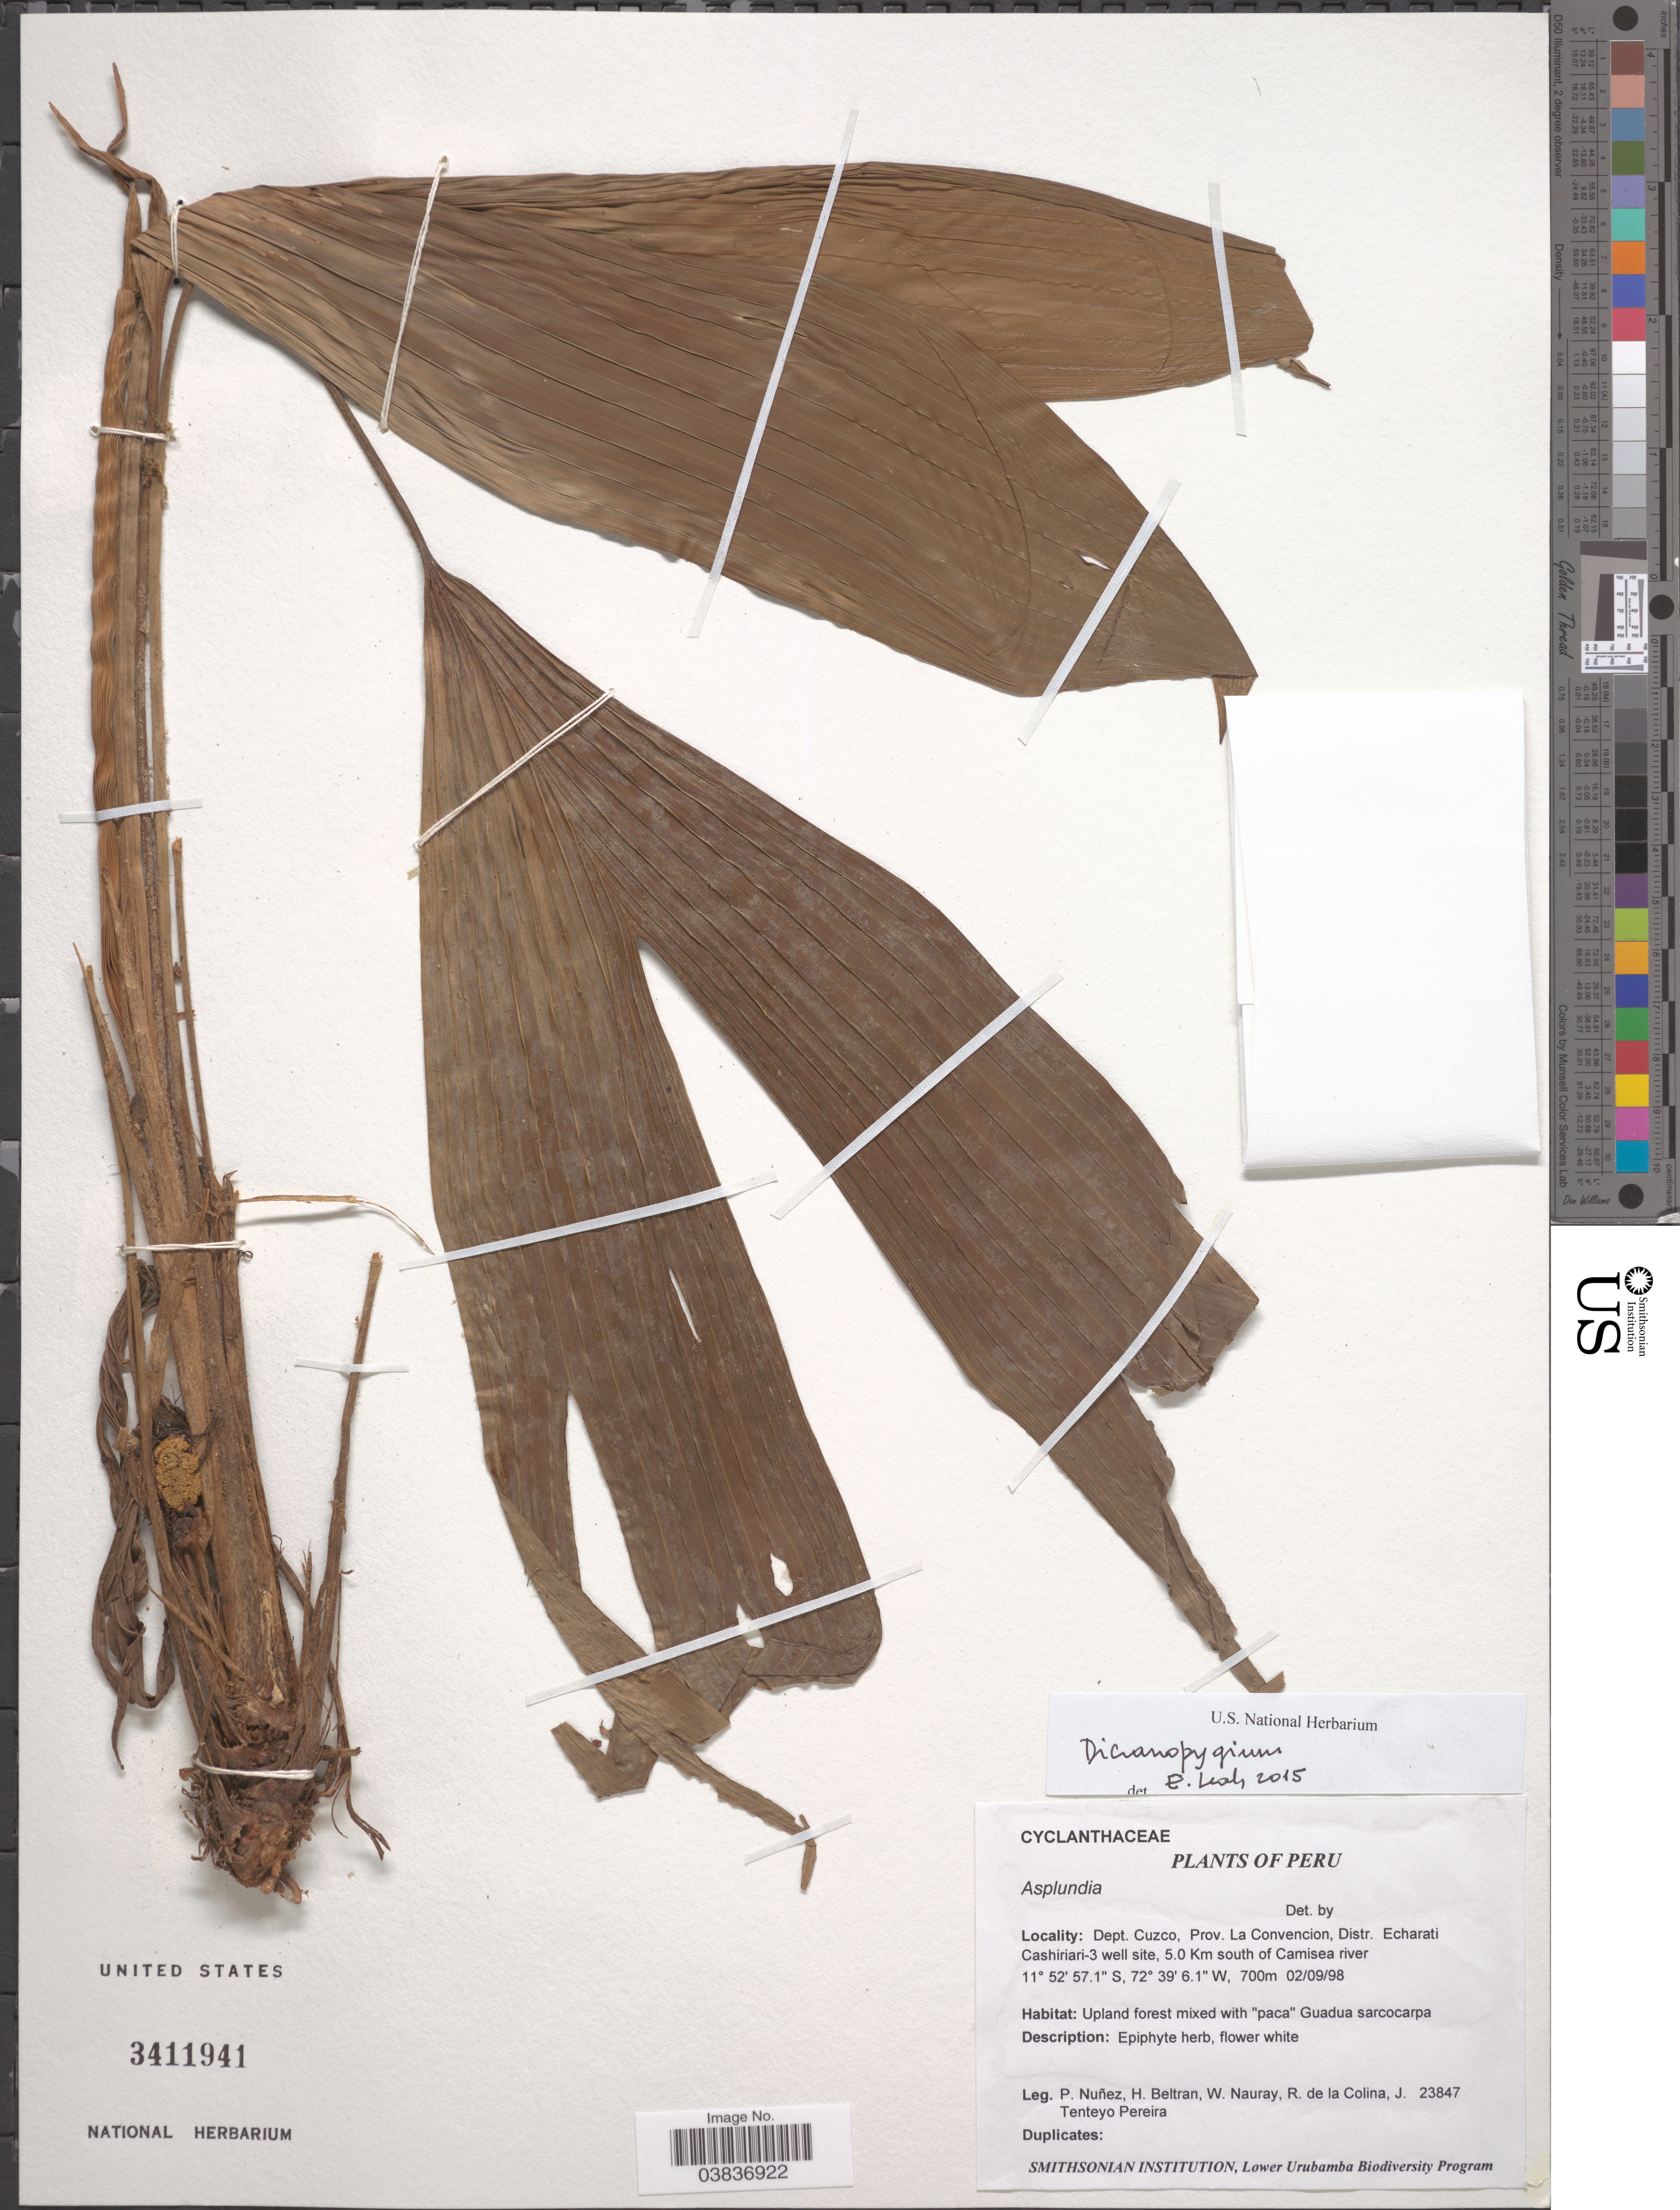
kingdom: Plantae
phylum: Tracheophyta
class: Liliopsida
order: Pandanales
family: Cyclanthaceae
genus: Dicranopygium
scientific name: Dicranopygium sp.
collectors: P. Nuñez V., H. Beltran, W. Nauray, R. Colina & J. Tenteyo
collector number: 23847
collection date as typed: Transcribed d/m/y: 2/9/98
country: Peru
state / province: Cusco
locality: Dept. Cuzco, Prov. La Convencion, Distr. Echarati. Cashiriari-3 well site, 5.0 Km south of Camisea river.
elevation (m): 700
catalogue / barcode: US 3411941